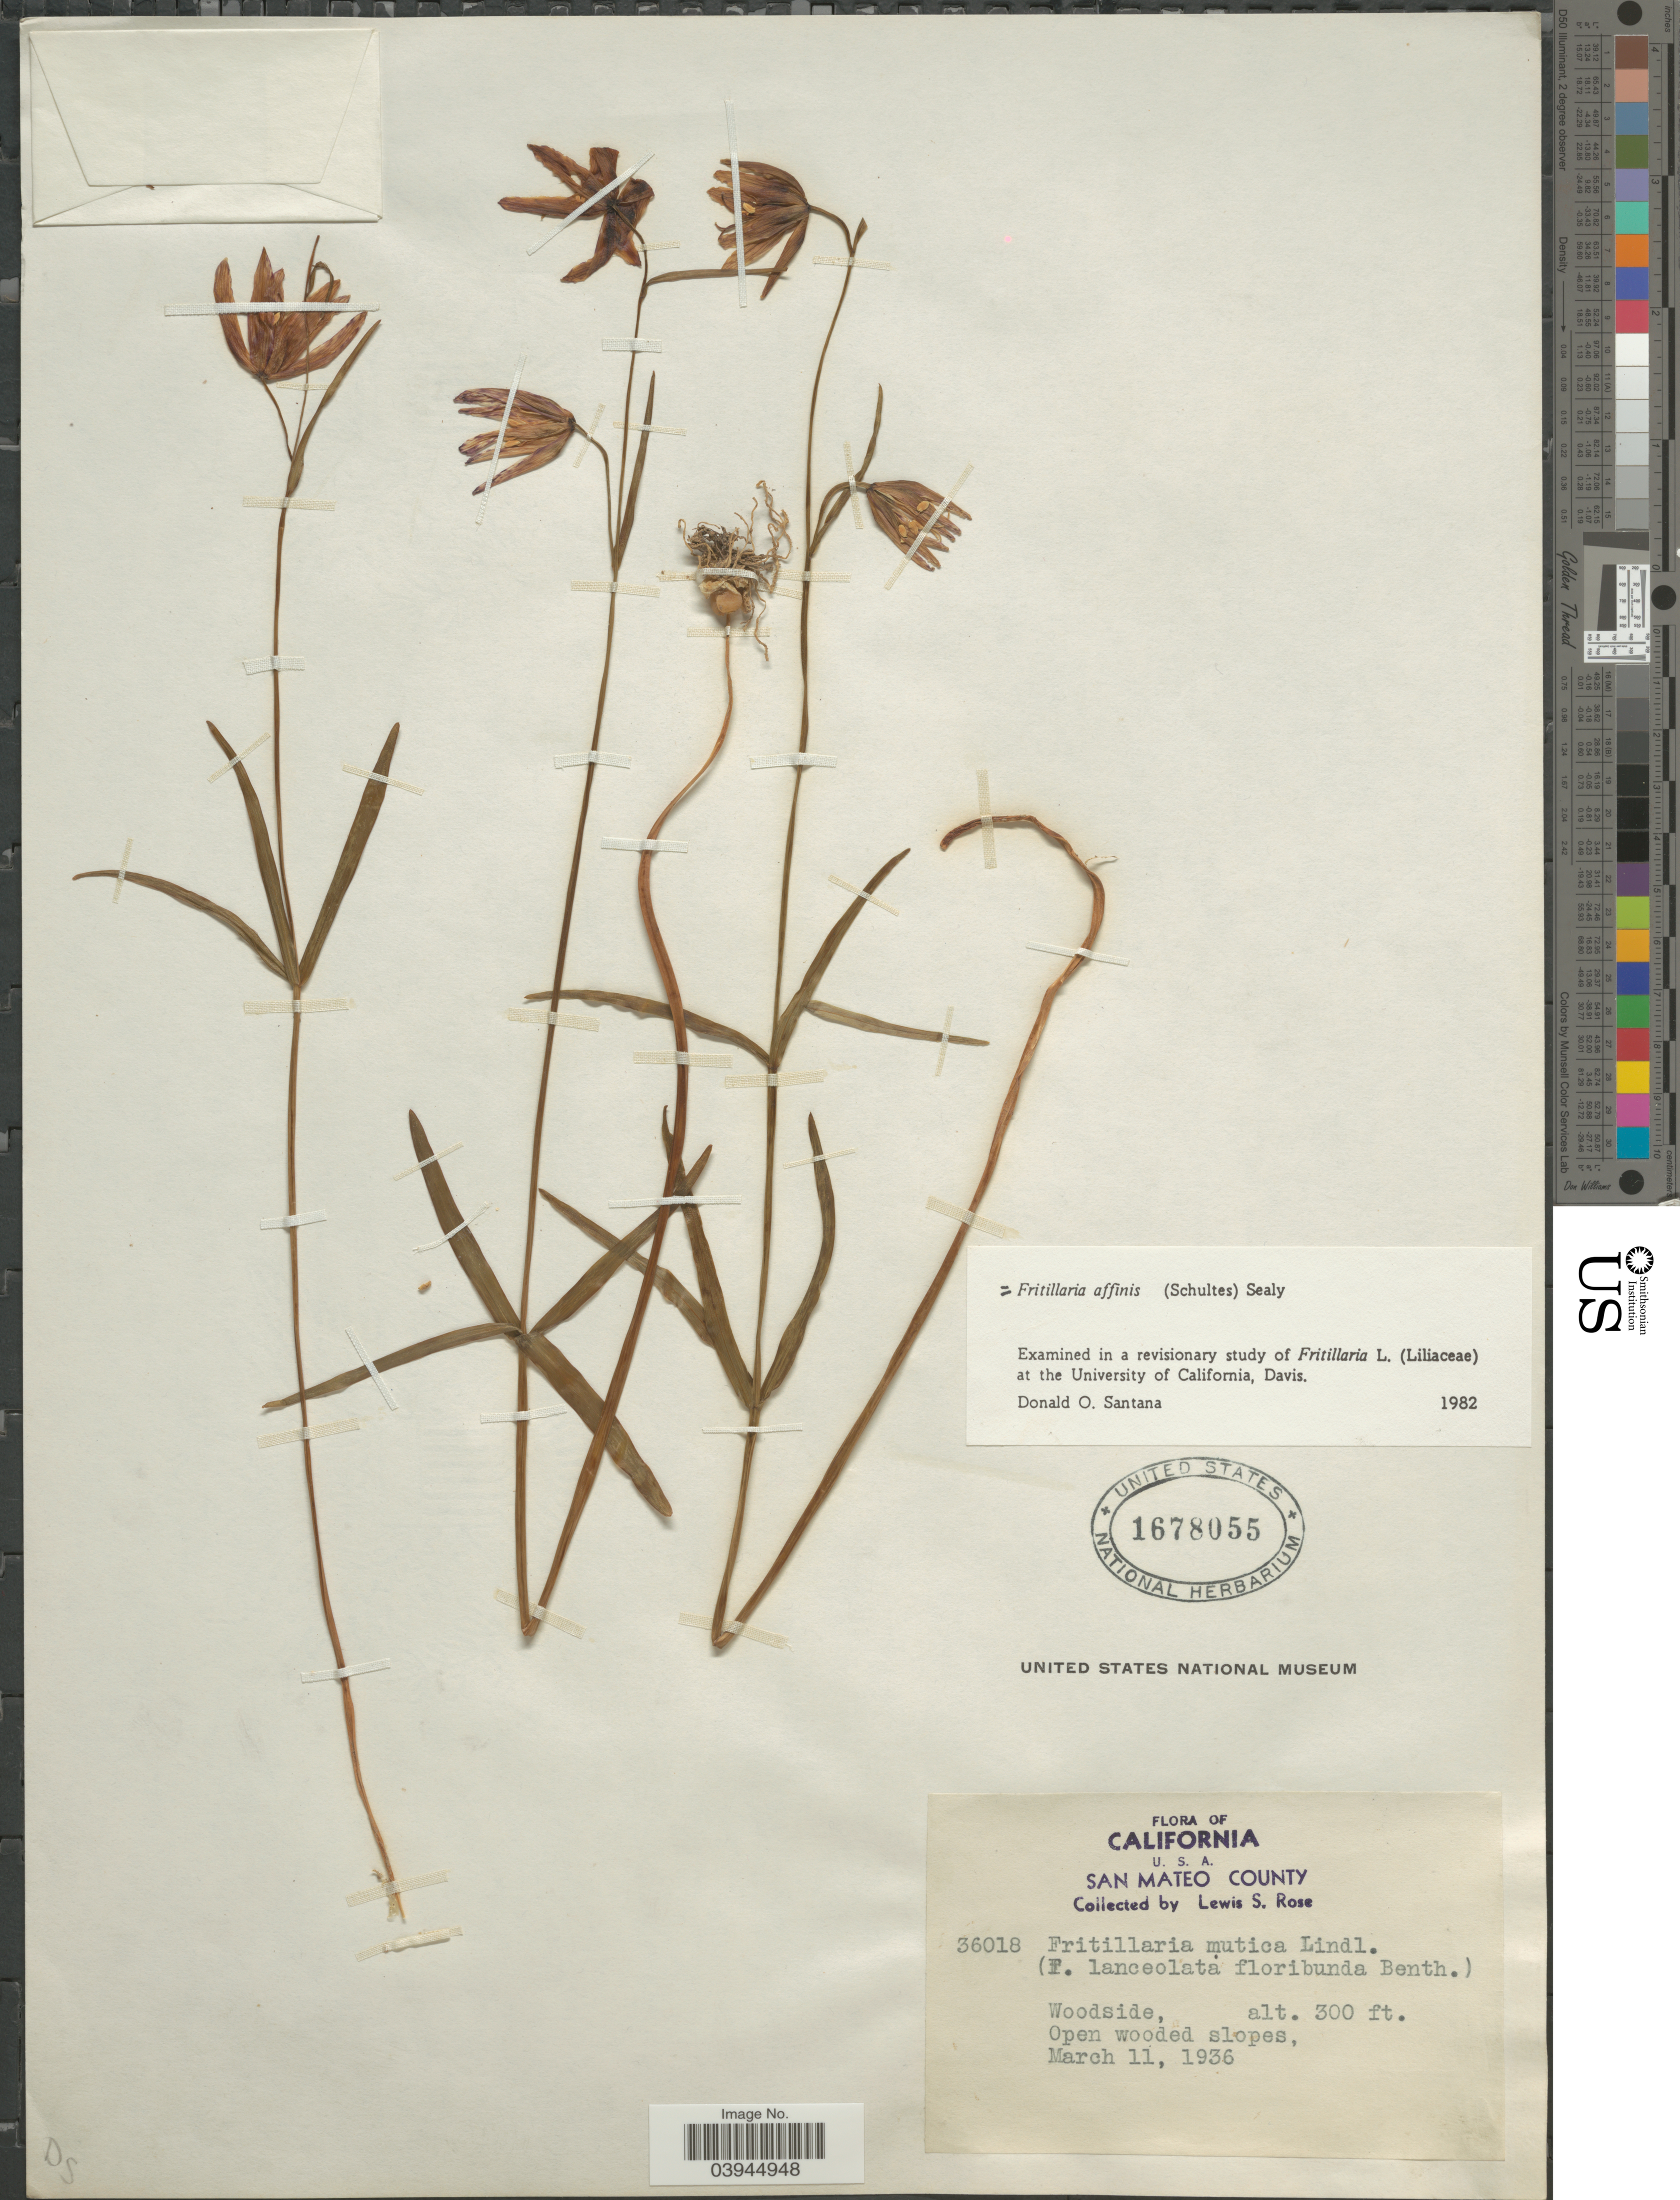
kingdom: Plantae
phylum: Tracheophyta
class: Liliopsida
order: Liliales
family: Liliaceae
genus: Fritillaria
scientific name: Fritillaria affinis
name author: (Schult. & Schult. f.) Sealy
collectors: L. S. Rose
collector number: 36018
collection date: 1936-03-11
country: United States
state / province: California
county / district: San Mateo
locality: San Mateo County. Woodside.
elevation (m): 91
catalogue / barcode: US 1678055